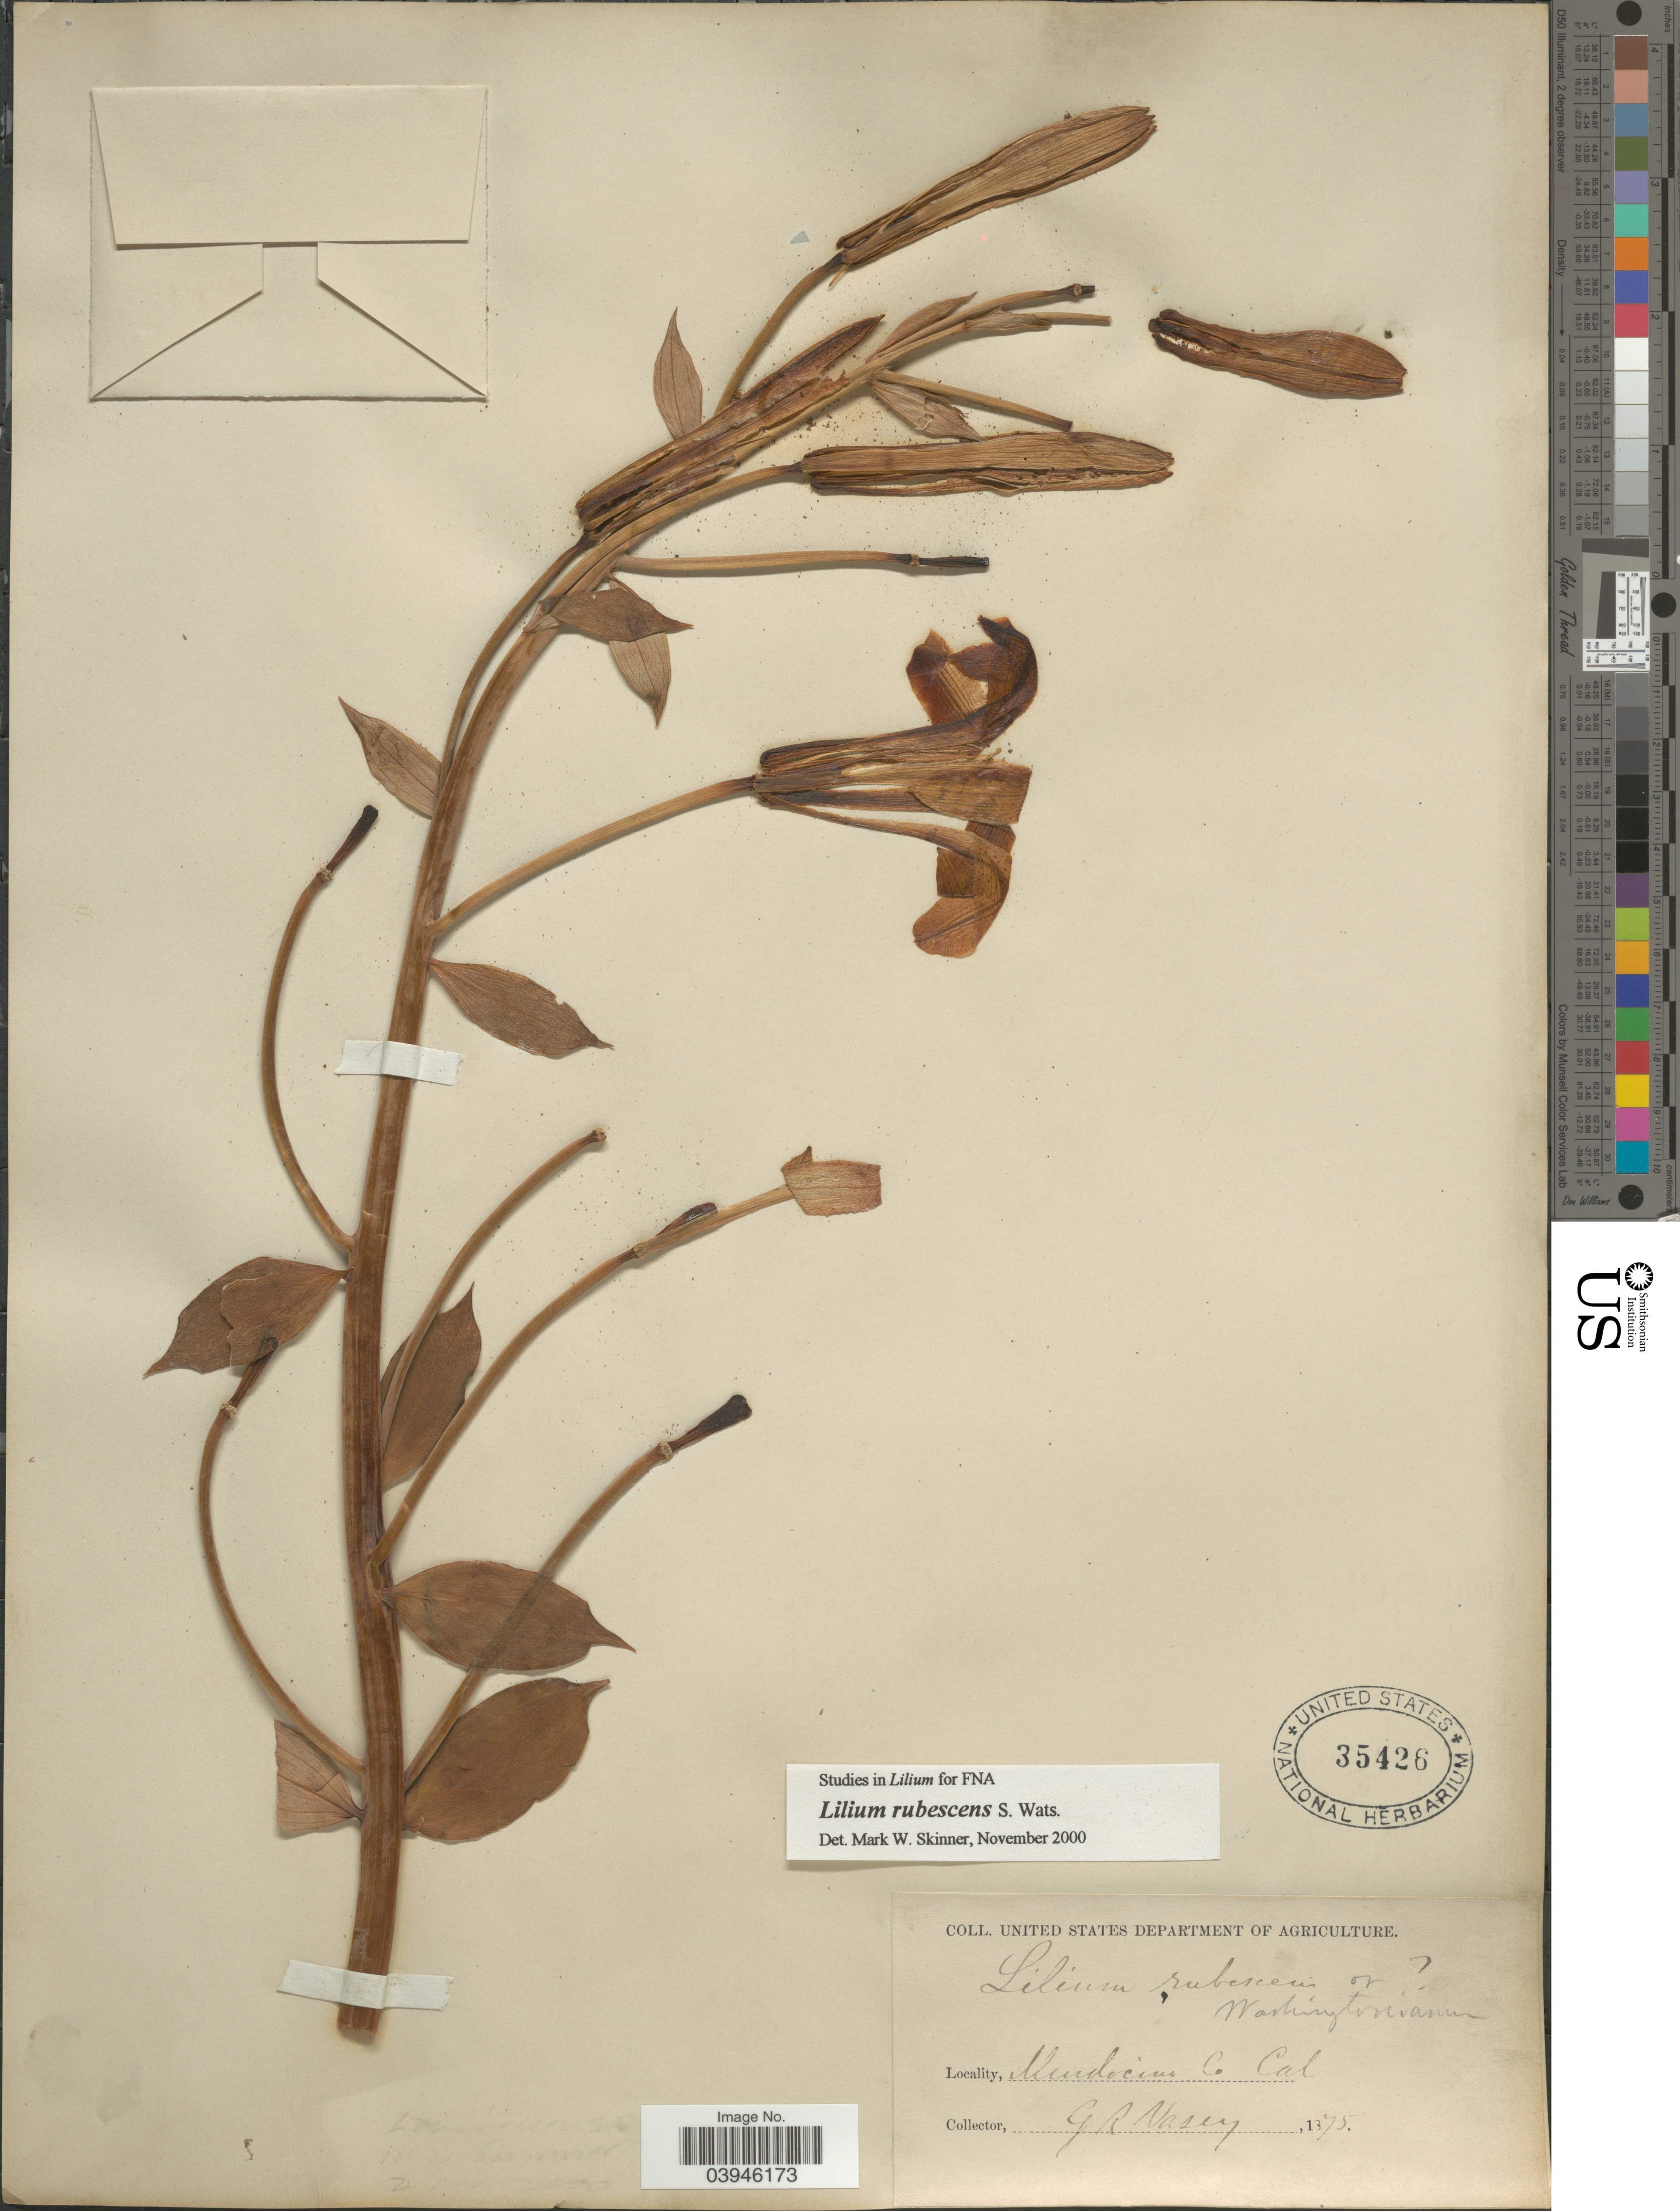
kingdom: Plantae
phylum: Tracheophyta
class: Liliopsida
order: Liliales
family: Liliaceae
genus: Lilium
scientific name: Lilium rubescens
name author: S. Watson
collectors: G. R. Vasey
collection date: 1875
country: United States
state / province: California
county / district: Mendocino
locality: Mendocino Co.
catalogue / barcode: US 35426